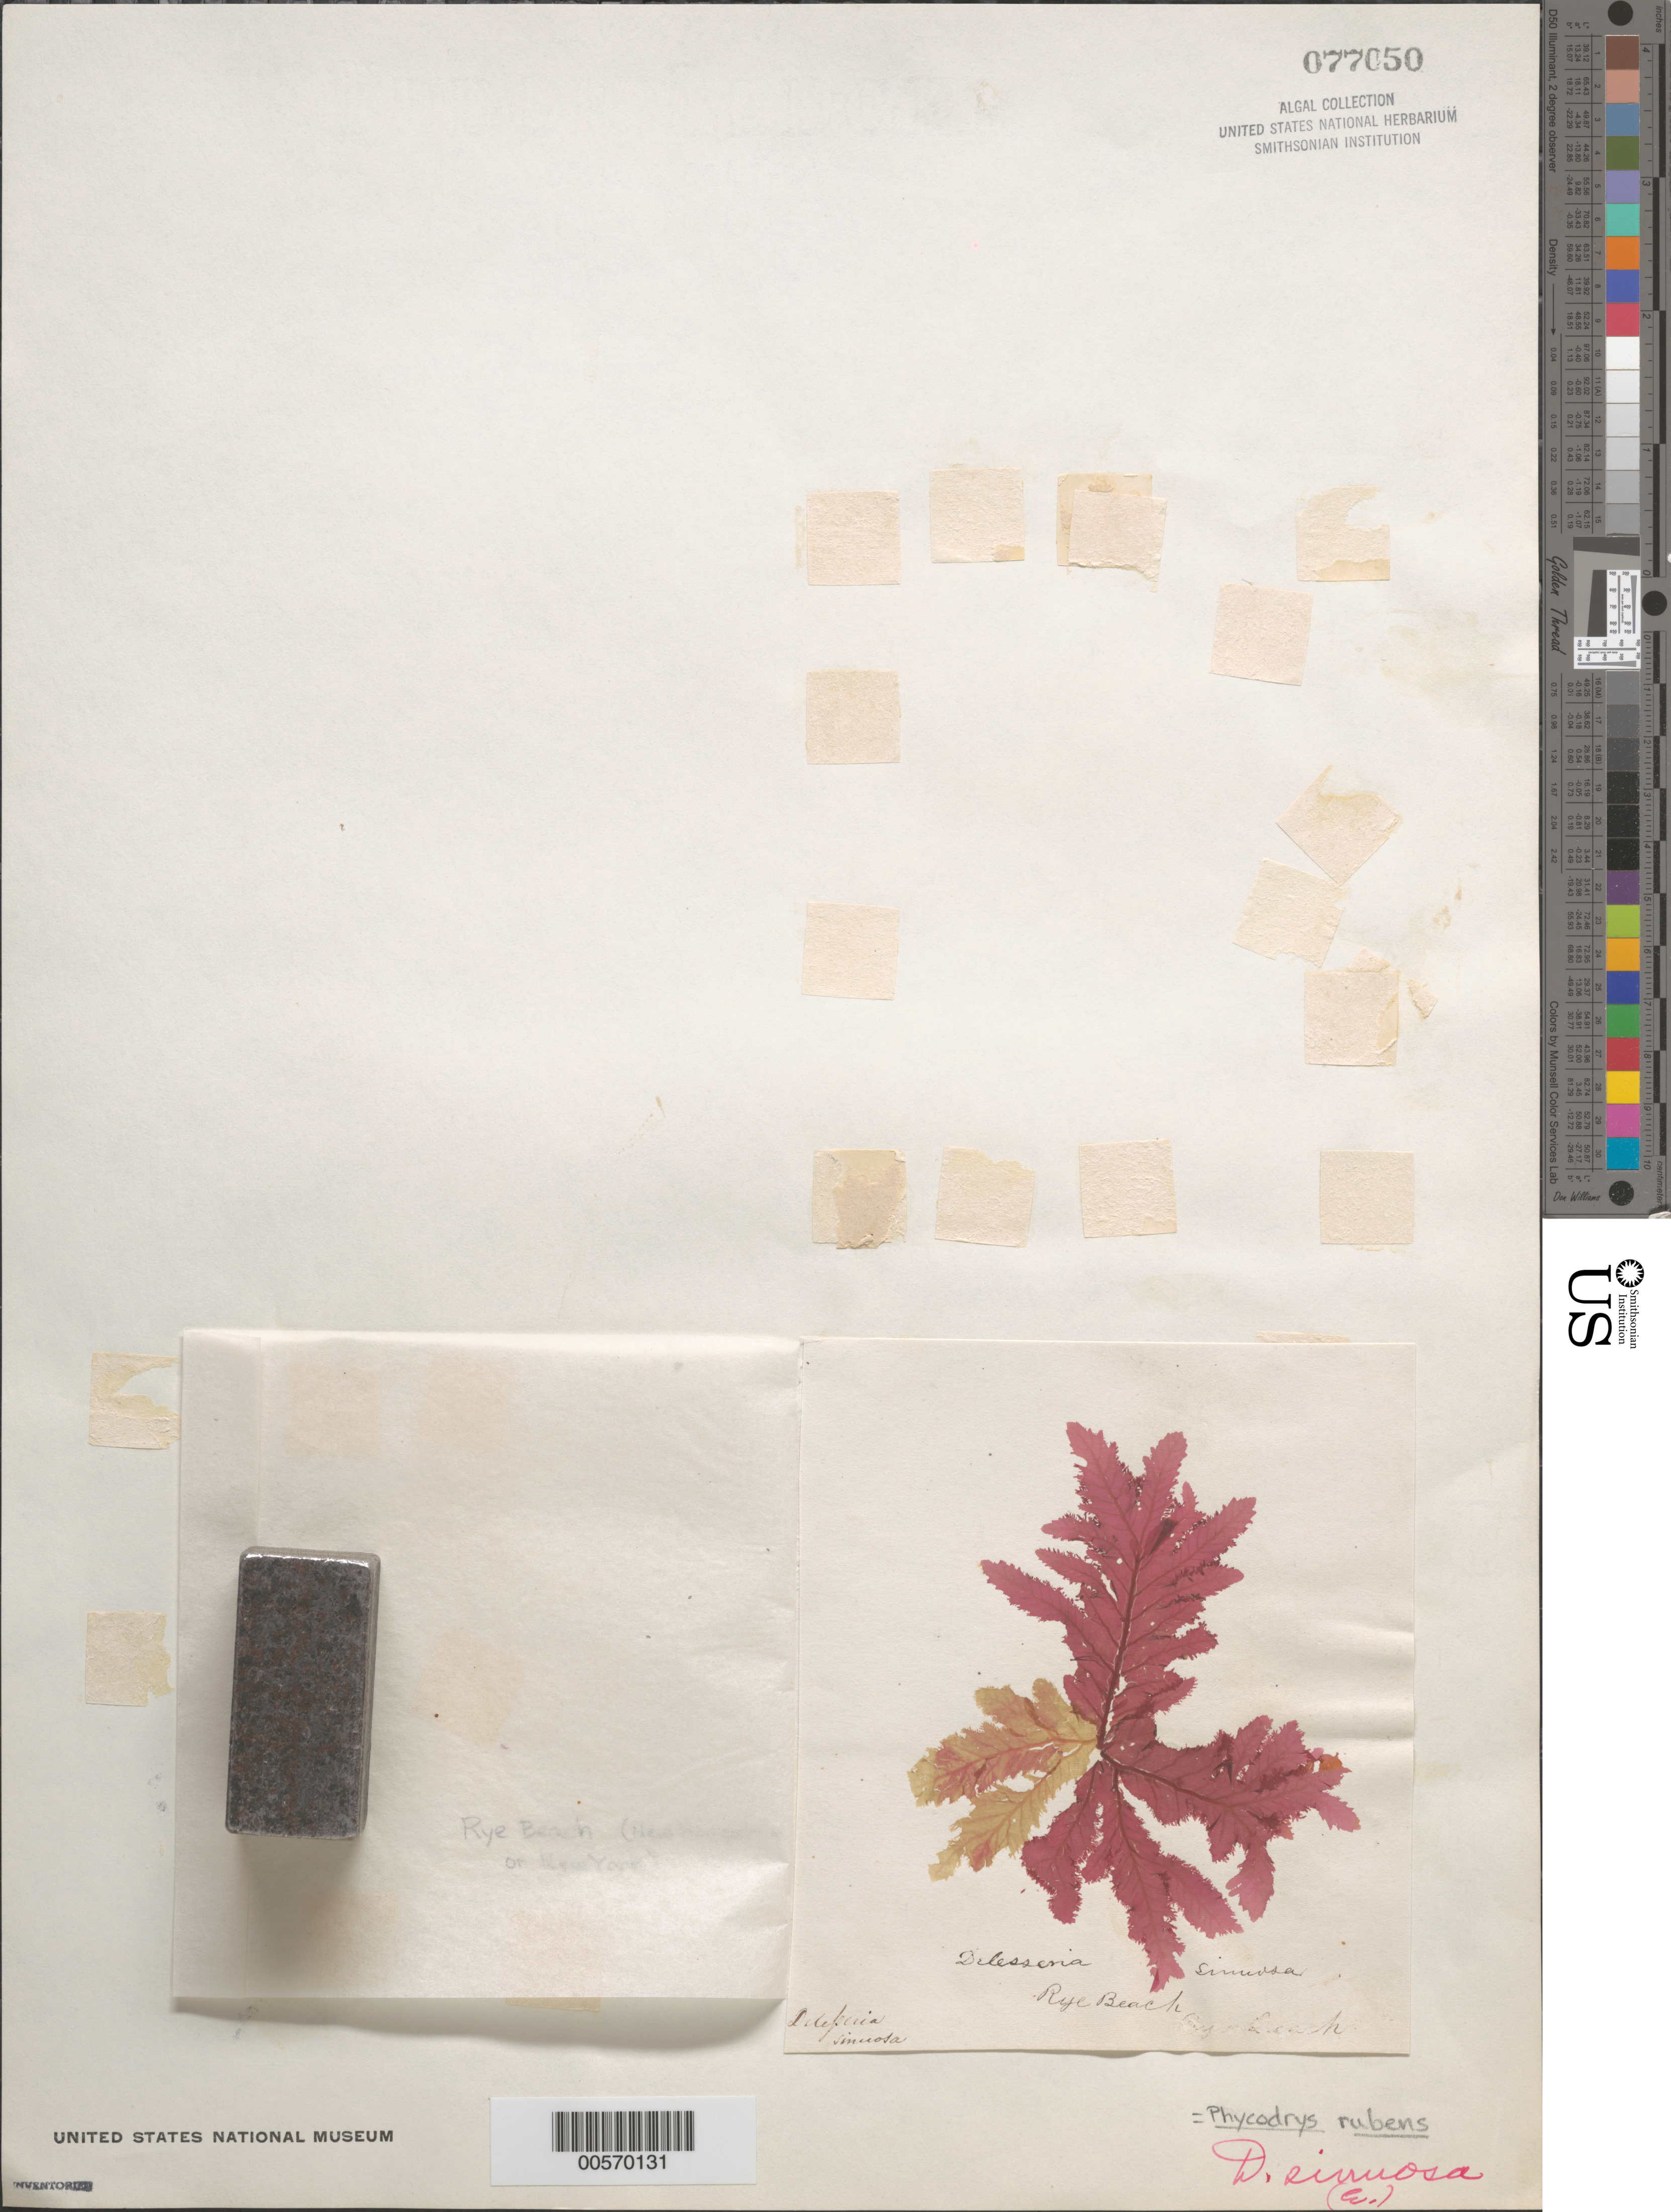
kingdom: Plantae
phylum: Rhodophyta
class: Florideophyceae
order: Ceramiales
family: Delesseriaceae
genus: Phycodrys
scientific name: Phycodrys rubens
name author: (L.) Batters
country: United States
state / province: New Hampshire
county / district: Rockingham County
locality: Rye Beach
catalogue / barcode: US 77050